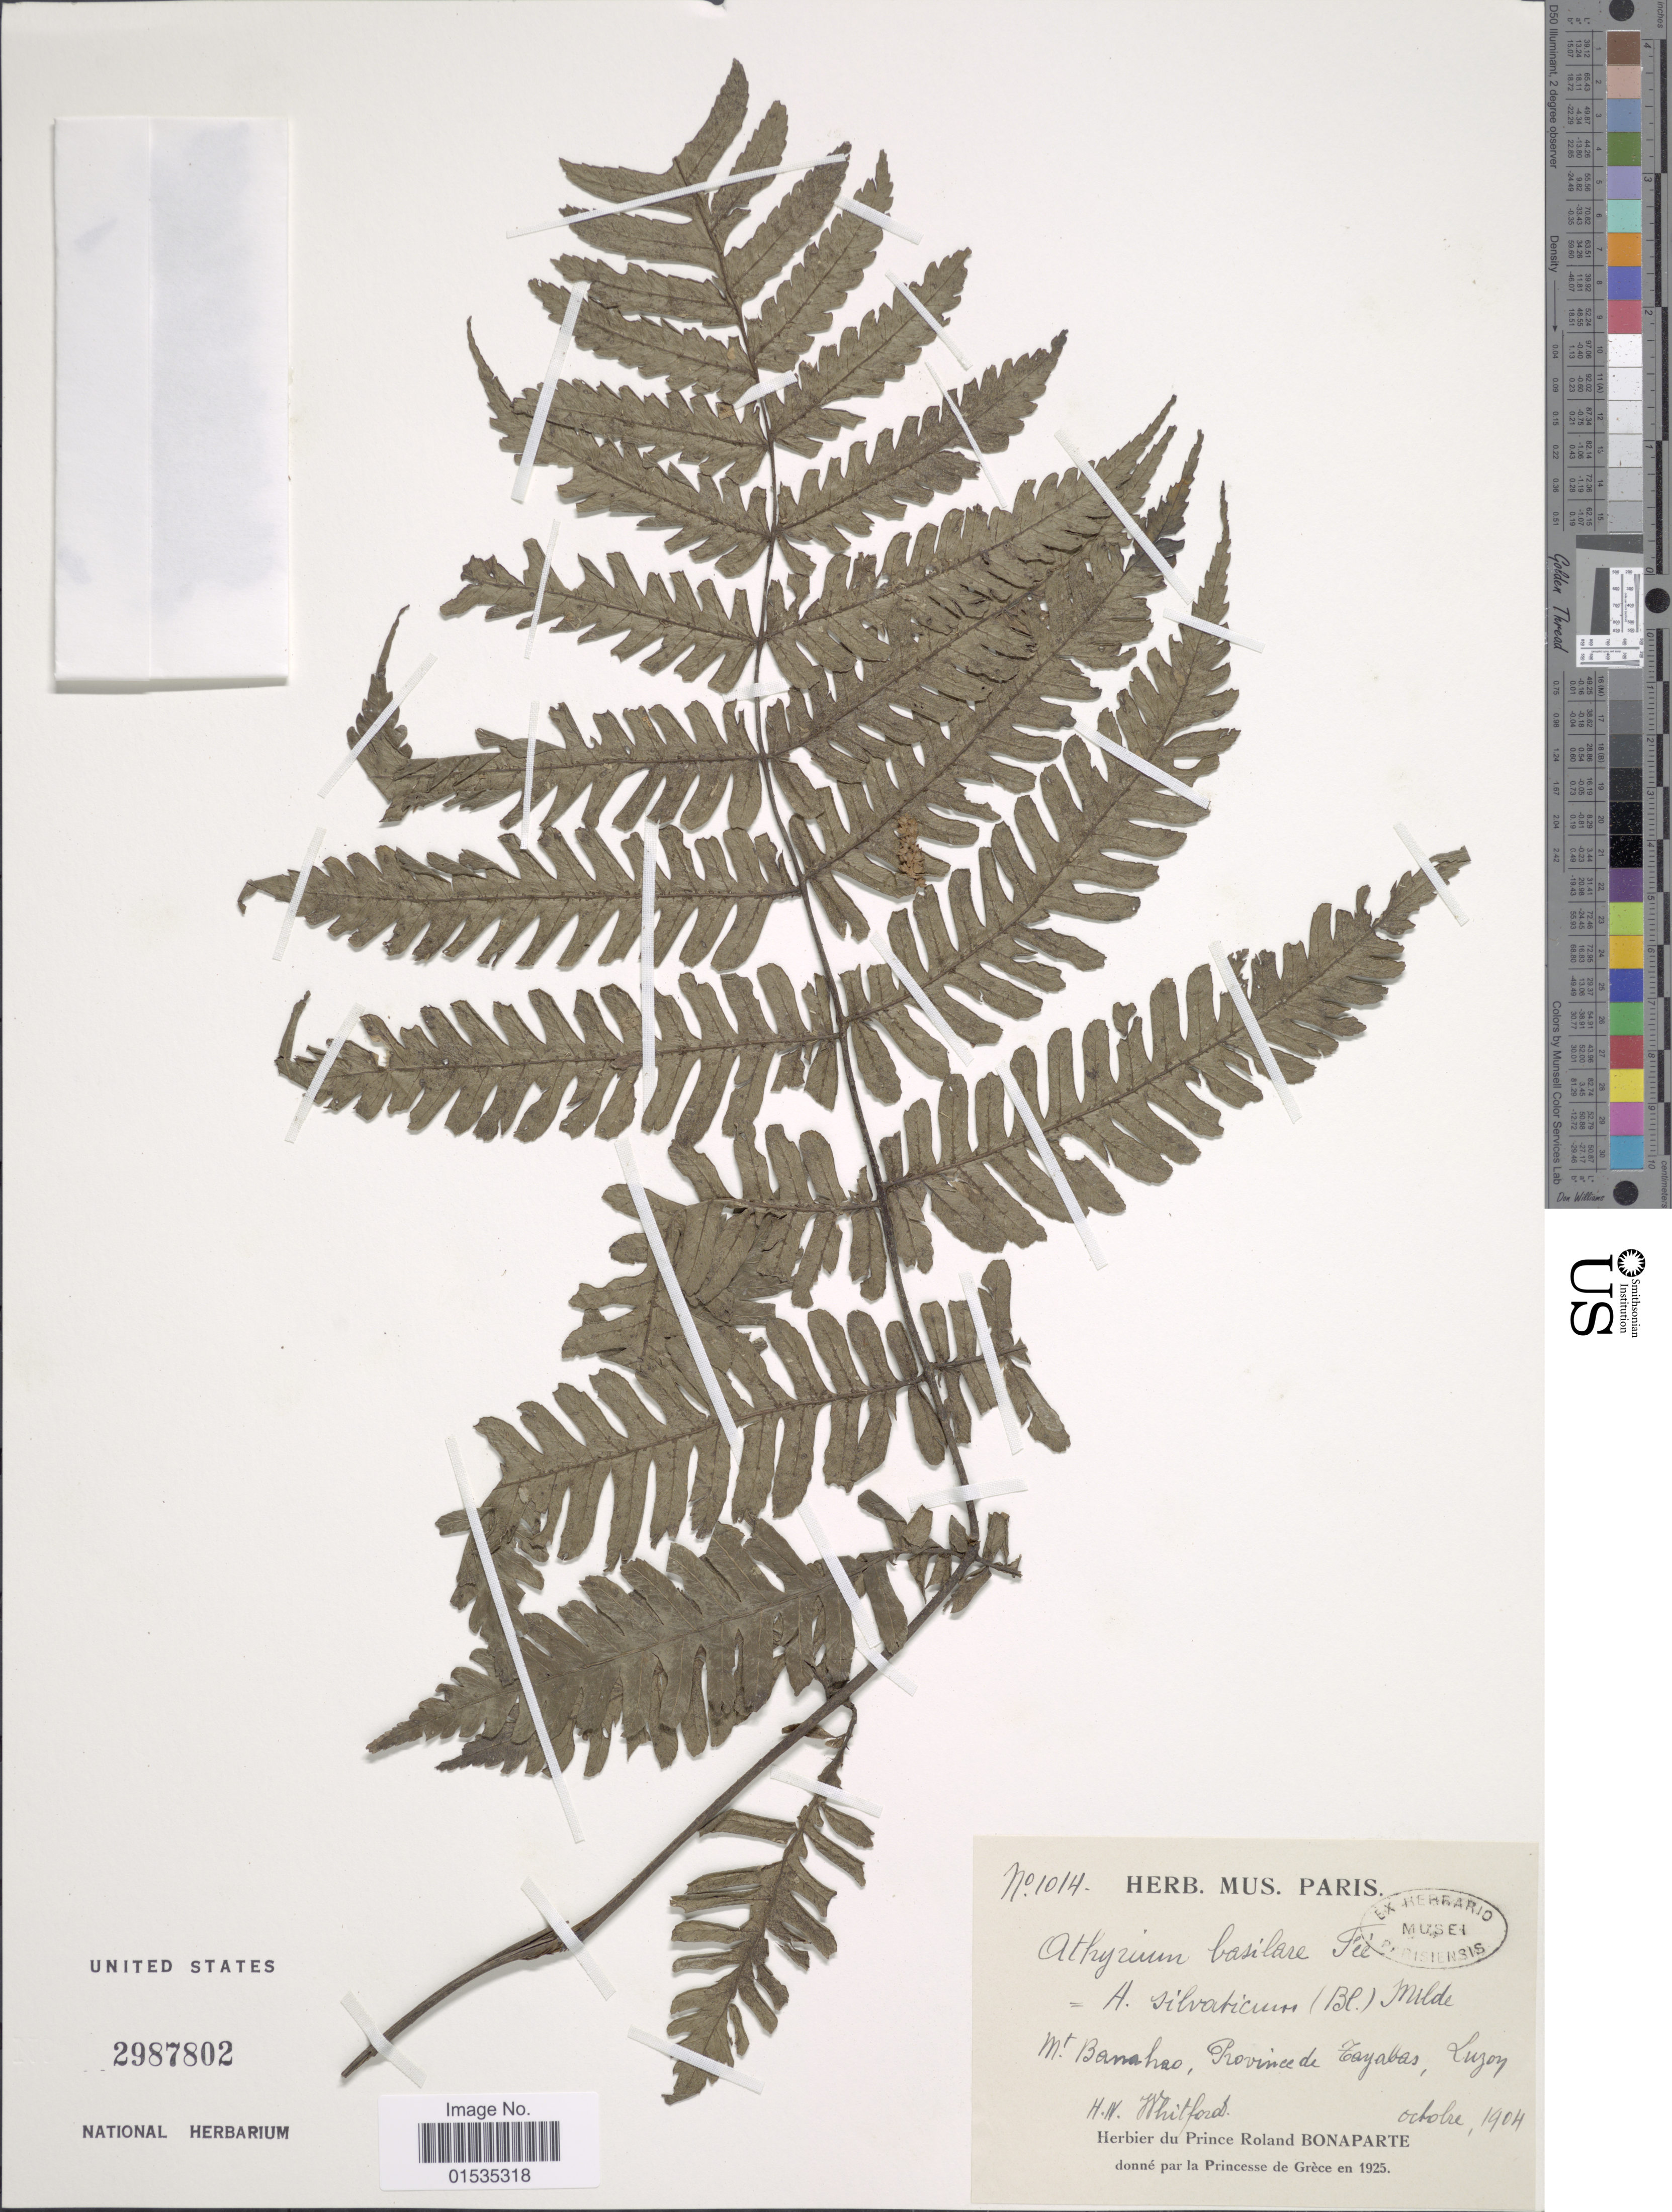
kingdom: Plantae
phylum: Tracheophyta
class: Polypodiopsida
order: Polypodiales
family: Athyriaceae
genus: Diplazium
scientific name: Diplazium sp.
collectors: H. N. Whitford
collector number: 1014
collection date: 1904-10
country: Philippines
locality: Mt. Banahao, Province de Tayabas, Luzon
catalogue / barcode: US 298702